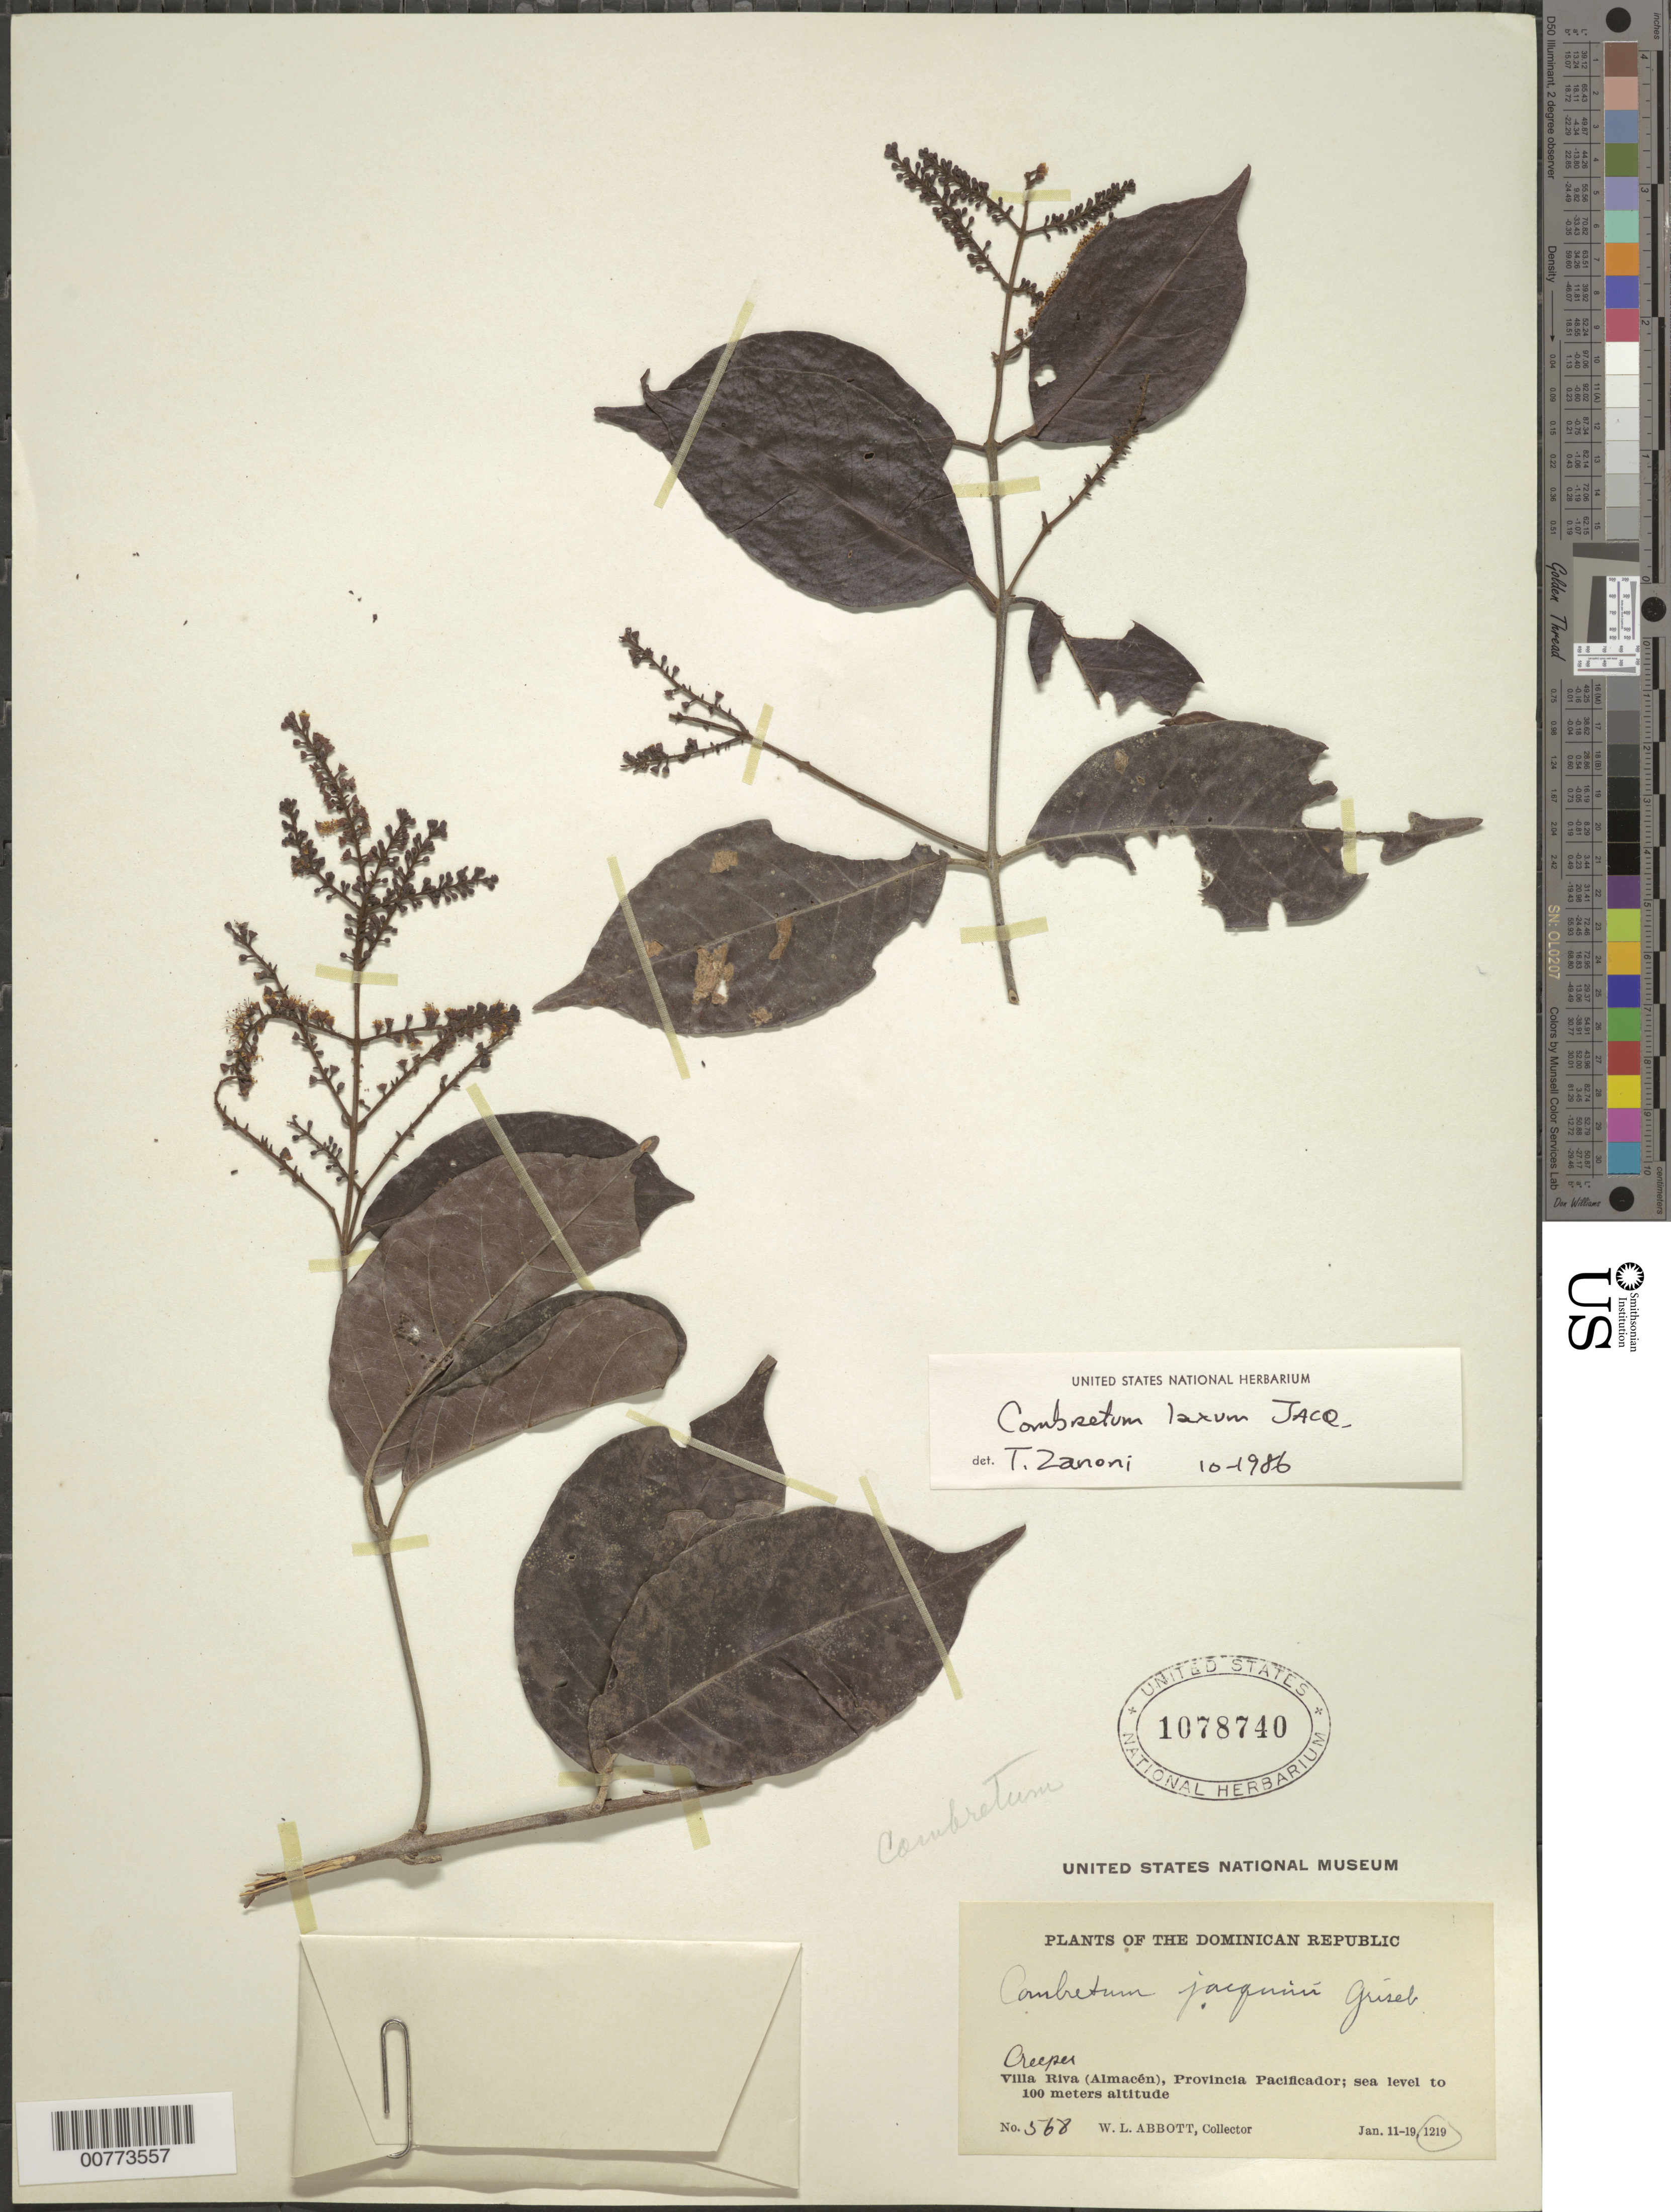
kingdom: Plantae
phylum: Tracheophyta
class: Magnoliopsida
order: Myrtales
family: Combretaceae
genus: Combretum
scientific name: Combretum laxum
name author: Jacq.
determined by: Zanoni, T. A., (NY), New York Botanical Garden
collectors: W. L. Abbott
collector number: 568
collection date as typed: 11 Jan 1910 to 19 Jan 1921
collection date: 1910-01-11/1921-01-19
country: Dominican Republic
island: Hispaniola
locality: Villa Riva (Almacén), Pacificador Province?.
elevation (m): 0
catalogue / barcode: US 1078740